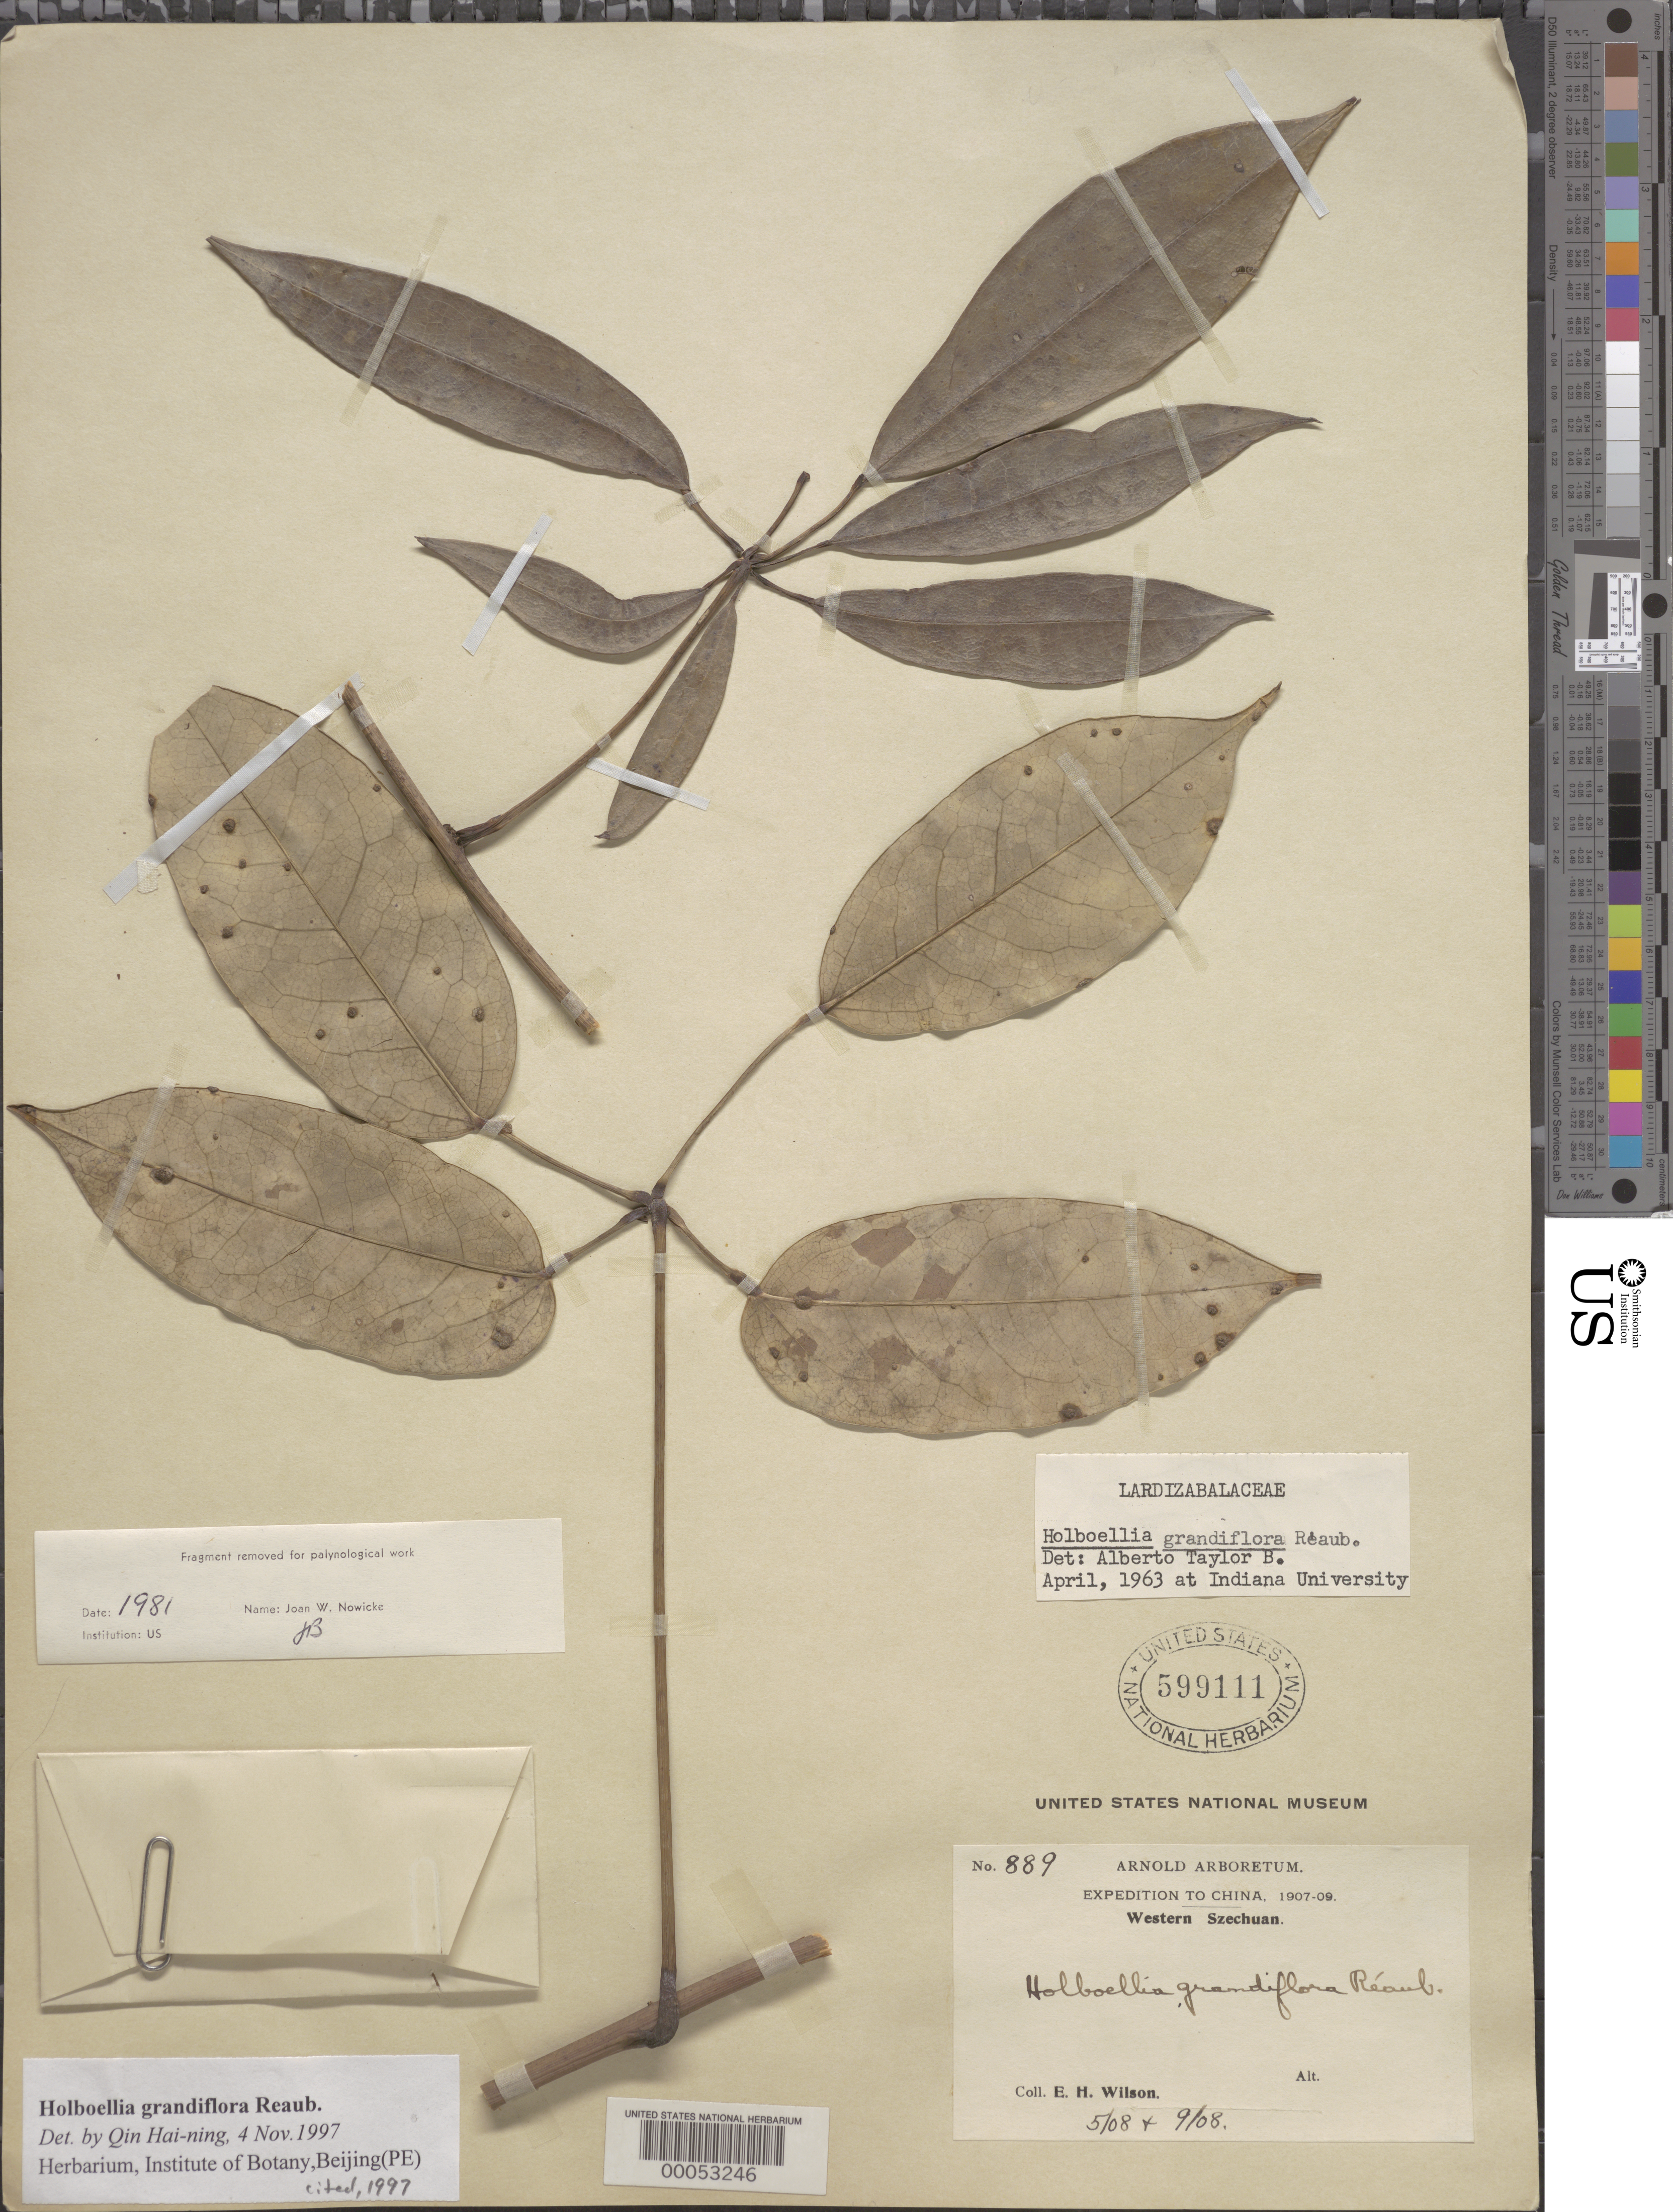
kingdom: Plantae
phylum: Tracheophyta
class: Magnoliopsida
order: Ranunculales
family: Lardizabalaceae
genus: Stauntonia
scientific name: Stauntonia grandiflora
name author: (Réaub.) Christenh.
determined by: Strong, Mark T., (BOT), Smithsonian Institution - National Museum of Natural History (UNITED STATES)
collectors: E. H. Wilson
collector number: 889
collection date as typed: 08 May 1907 and 08 Sep 1907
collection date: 1907-05-08,1907-09-08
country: China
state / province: Sichuan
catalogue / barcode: US 599111